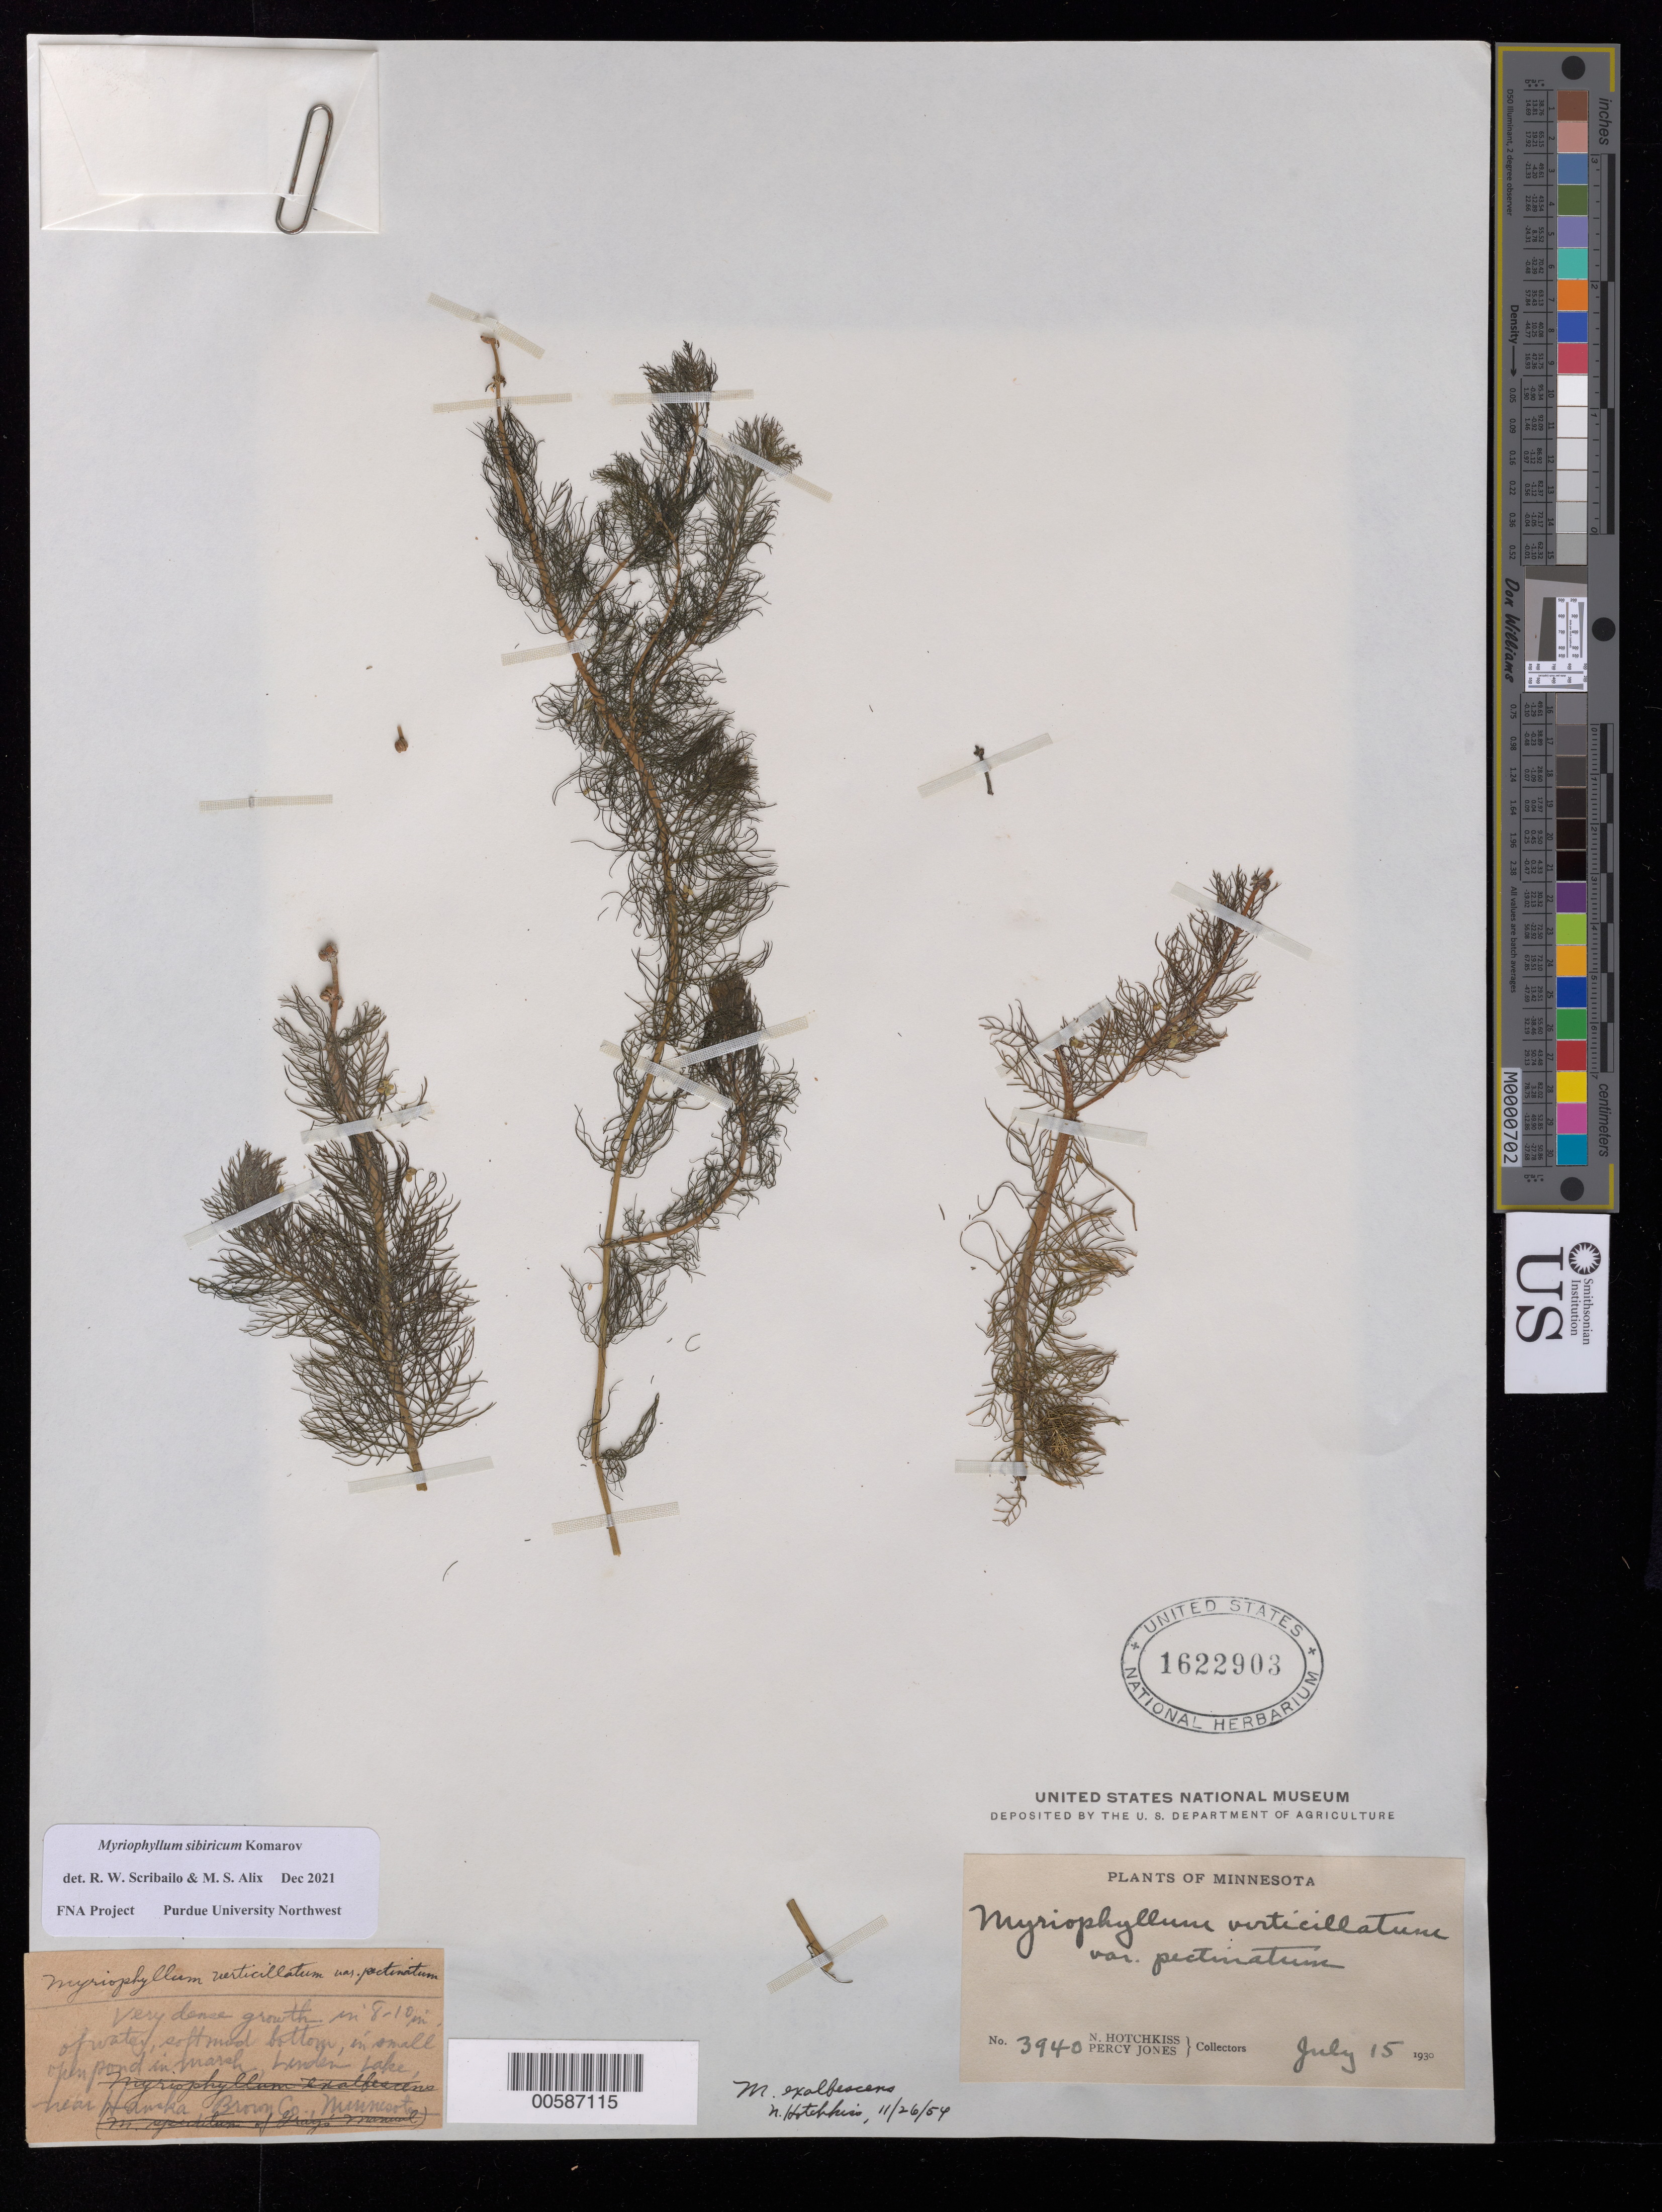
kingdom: Plantae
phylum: Tracheophyta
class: Magnoliopsida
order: Saxifragales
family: Haloragaceae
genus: Myriophyllum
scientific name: Myriophyllum sibiricum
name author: Kom.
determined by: Scribailo, R. W.; Alix, M. S.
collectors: N. Hotchkiss & P. Jones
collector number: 3940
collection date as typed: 15 Jul 1930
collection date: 1930-07-15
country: United States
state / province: Minnesota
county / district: Brown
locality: Near Hanska, Linden Lake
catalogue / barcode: US 1622903